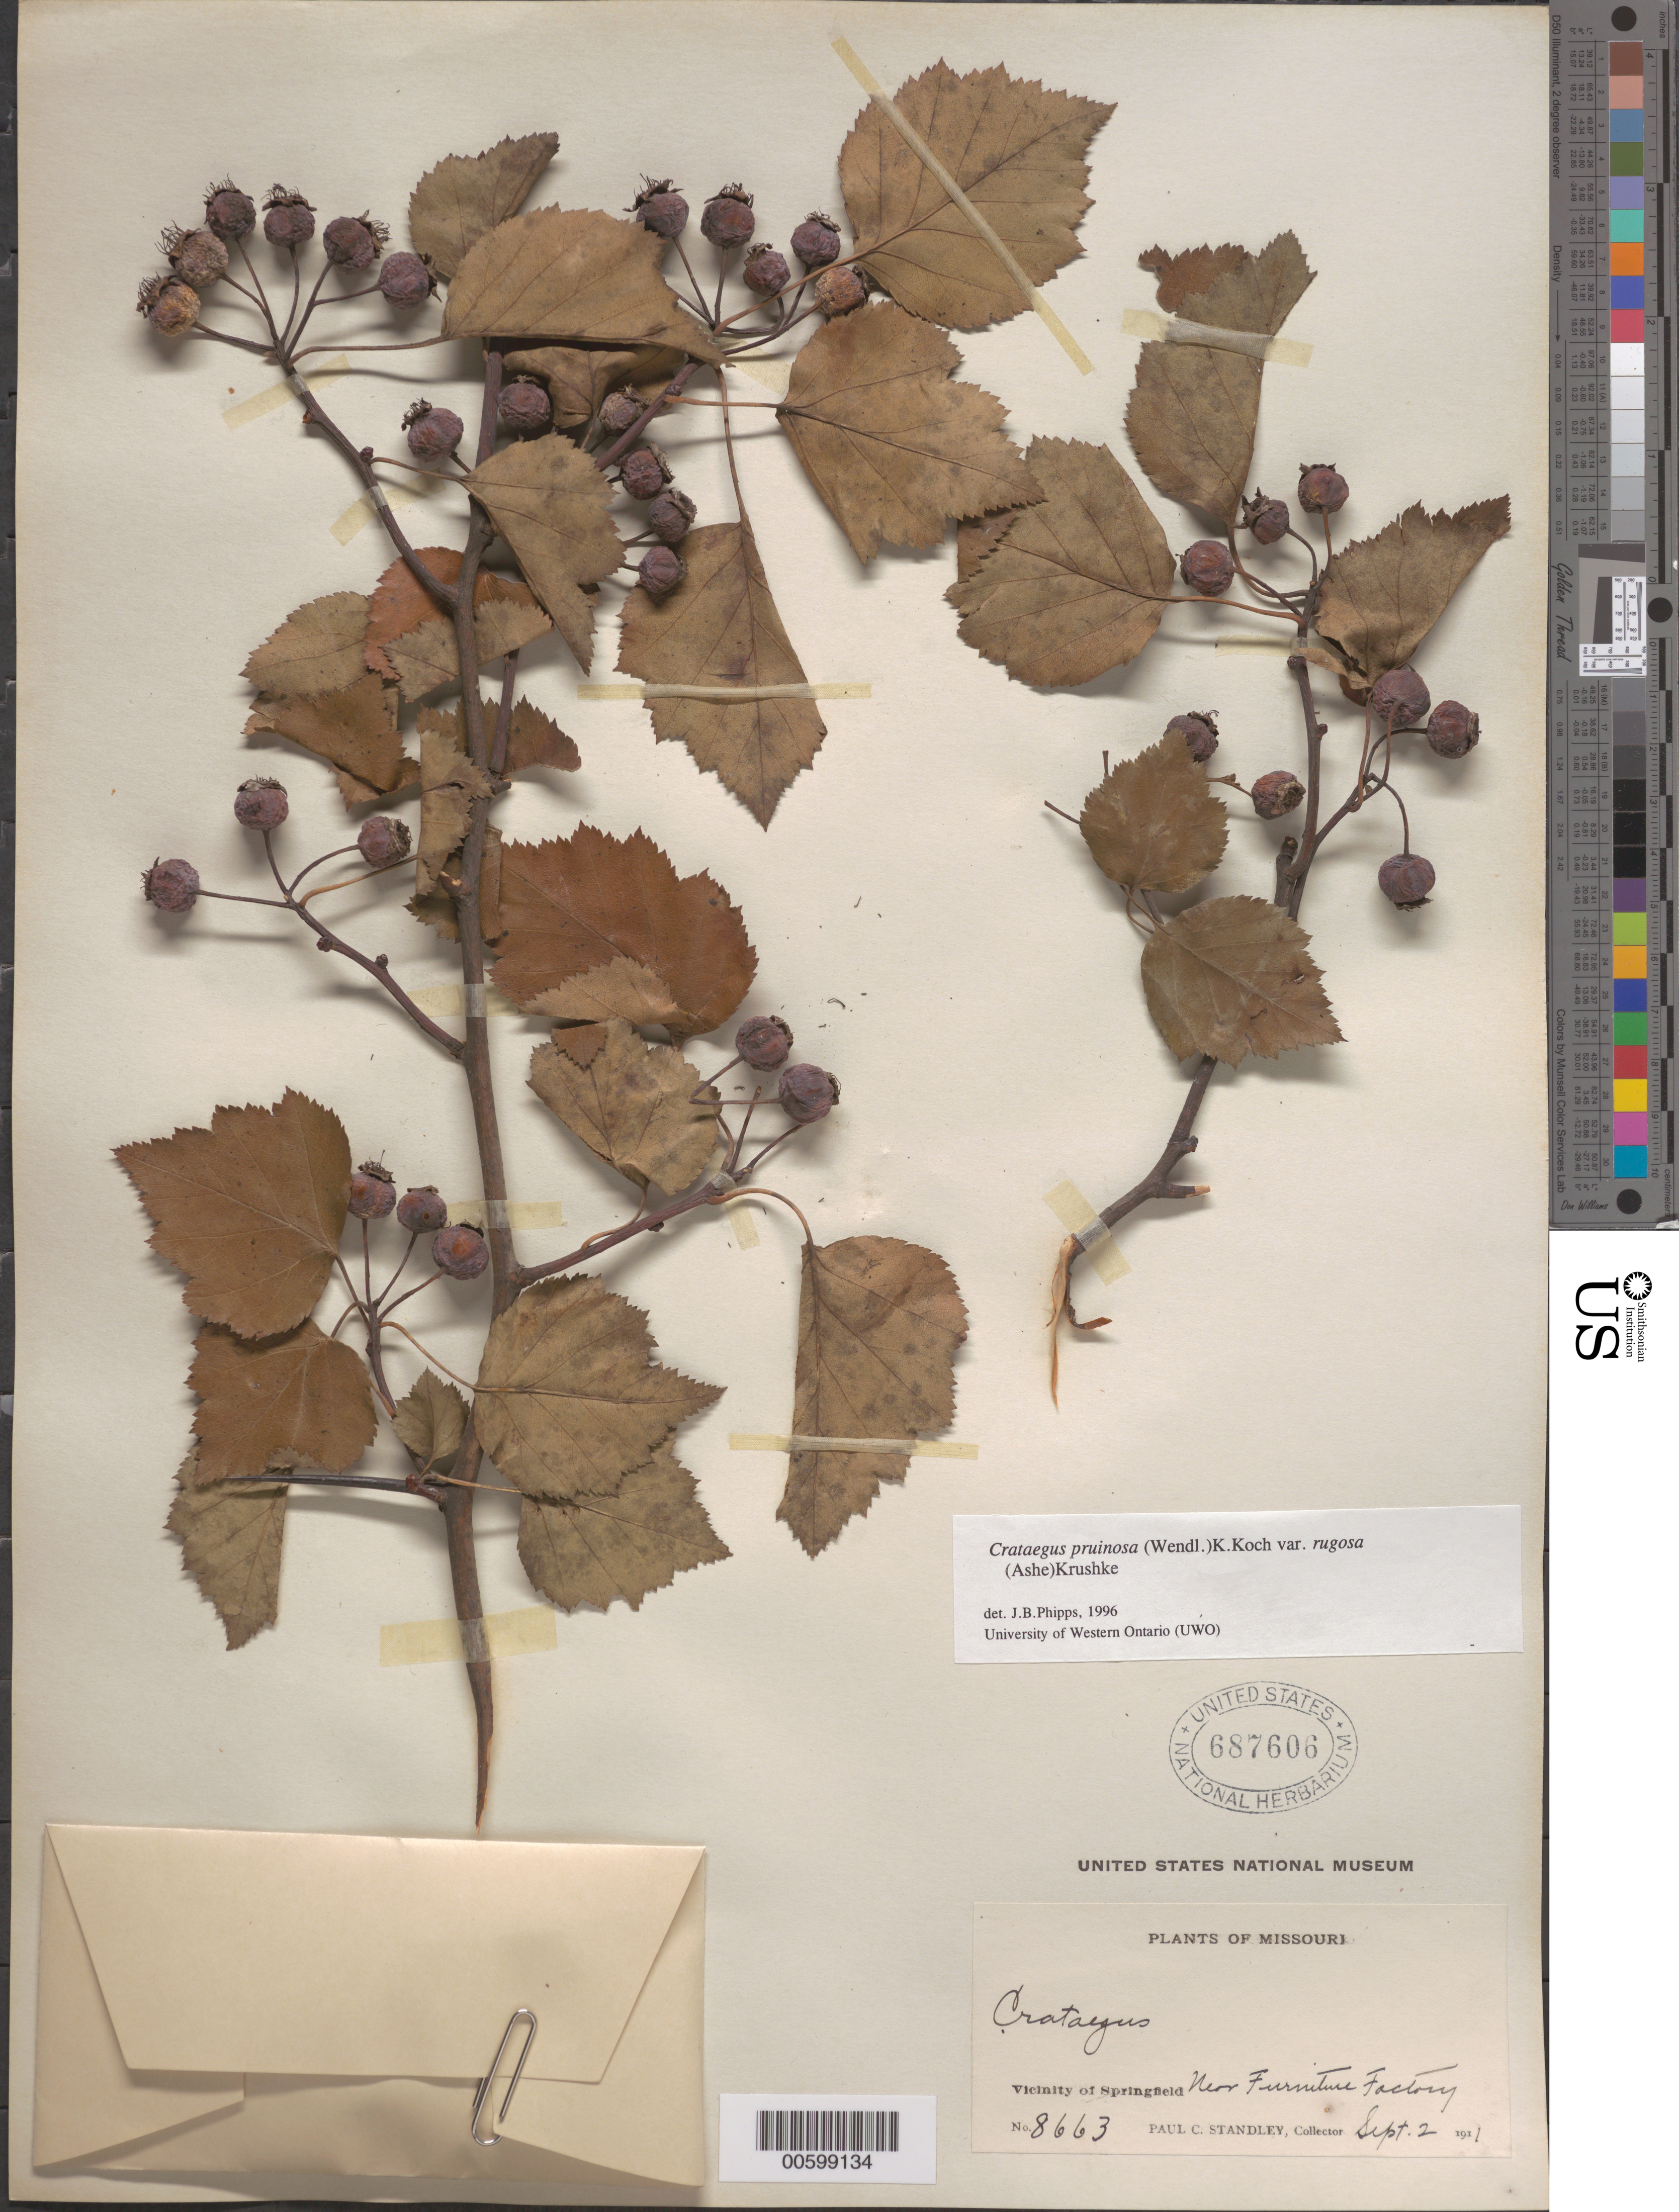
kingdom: Plantae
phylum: Tracheophyta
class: Magnoliopsida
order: Rosales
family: Rosaceae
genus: Crataegus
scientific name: Crataegus pruinosa var. rugosa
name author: (Ashe) Kruschke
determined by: Phipps, James B., (UWO), University of Western Ontario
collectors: P. C. Standley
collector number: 8663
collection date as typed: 02 Sep 1911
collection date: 1911-09-02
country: United States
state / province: Missouri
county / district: Greene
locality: Vicinity of Springfield. Near Furniture Factory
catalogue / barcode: US 687606